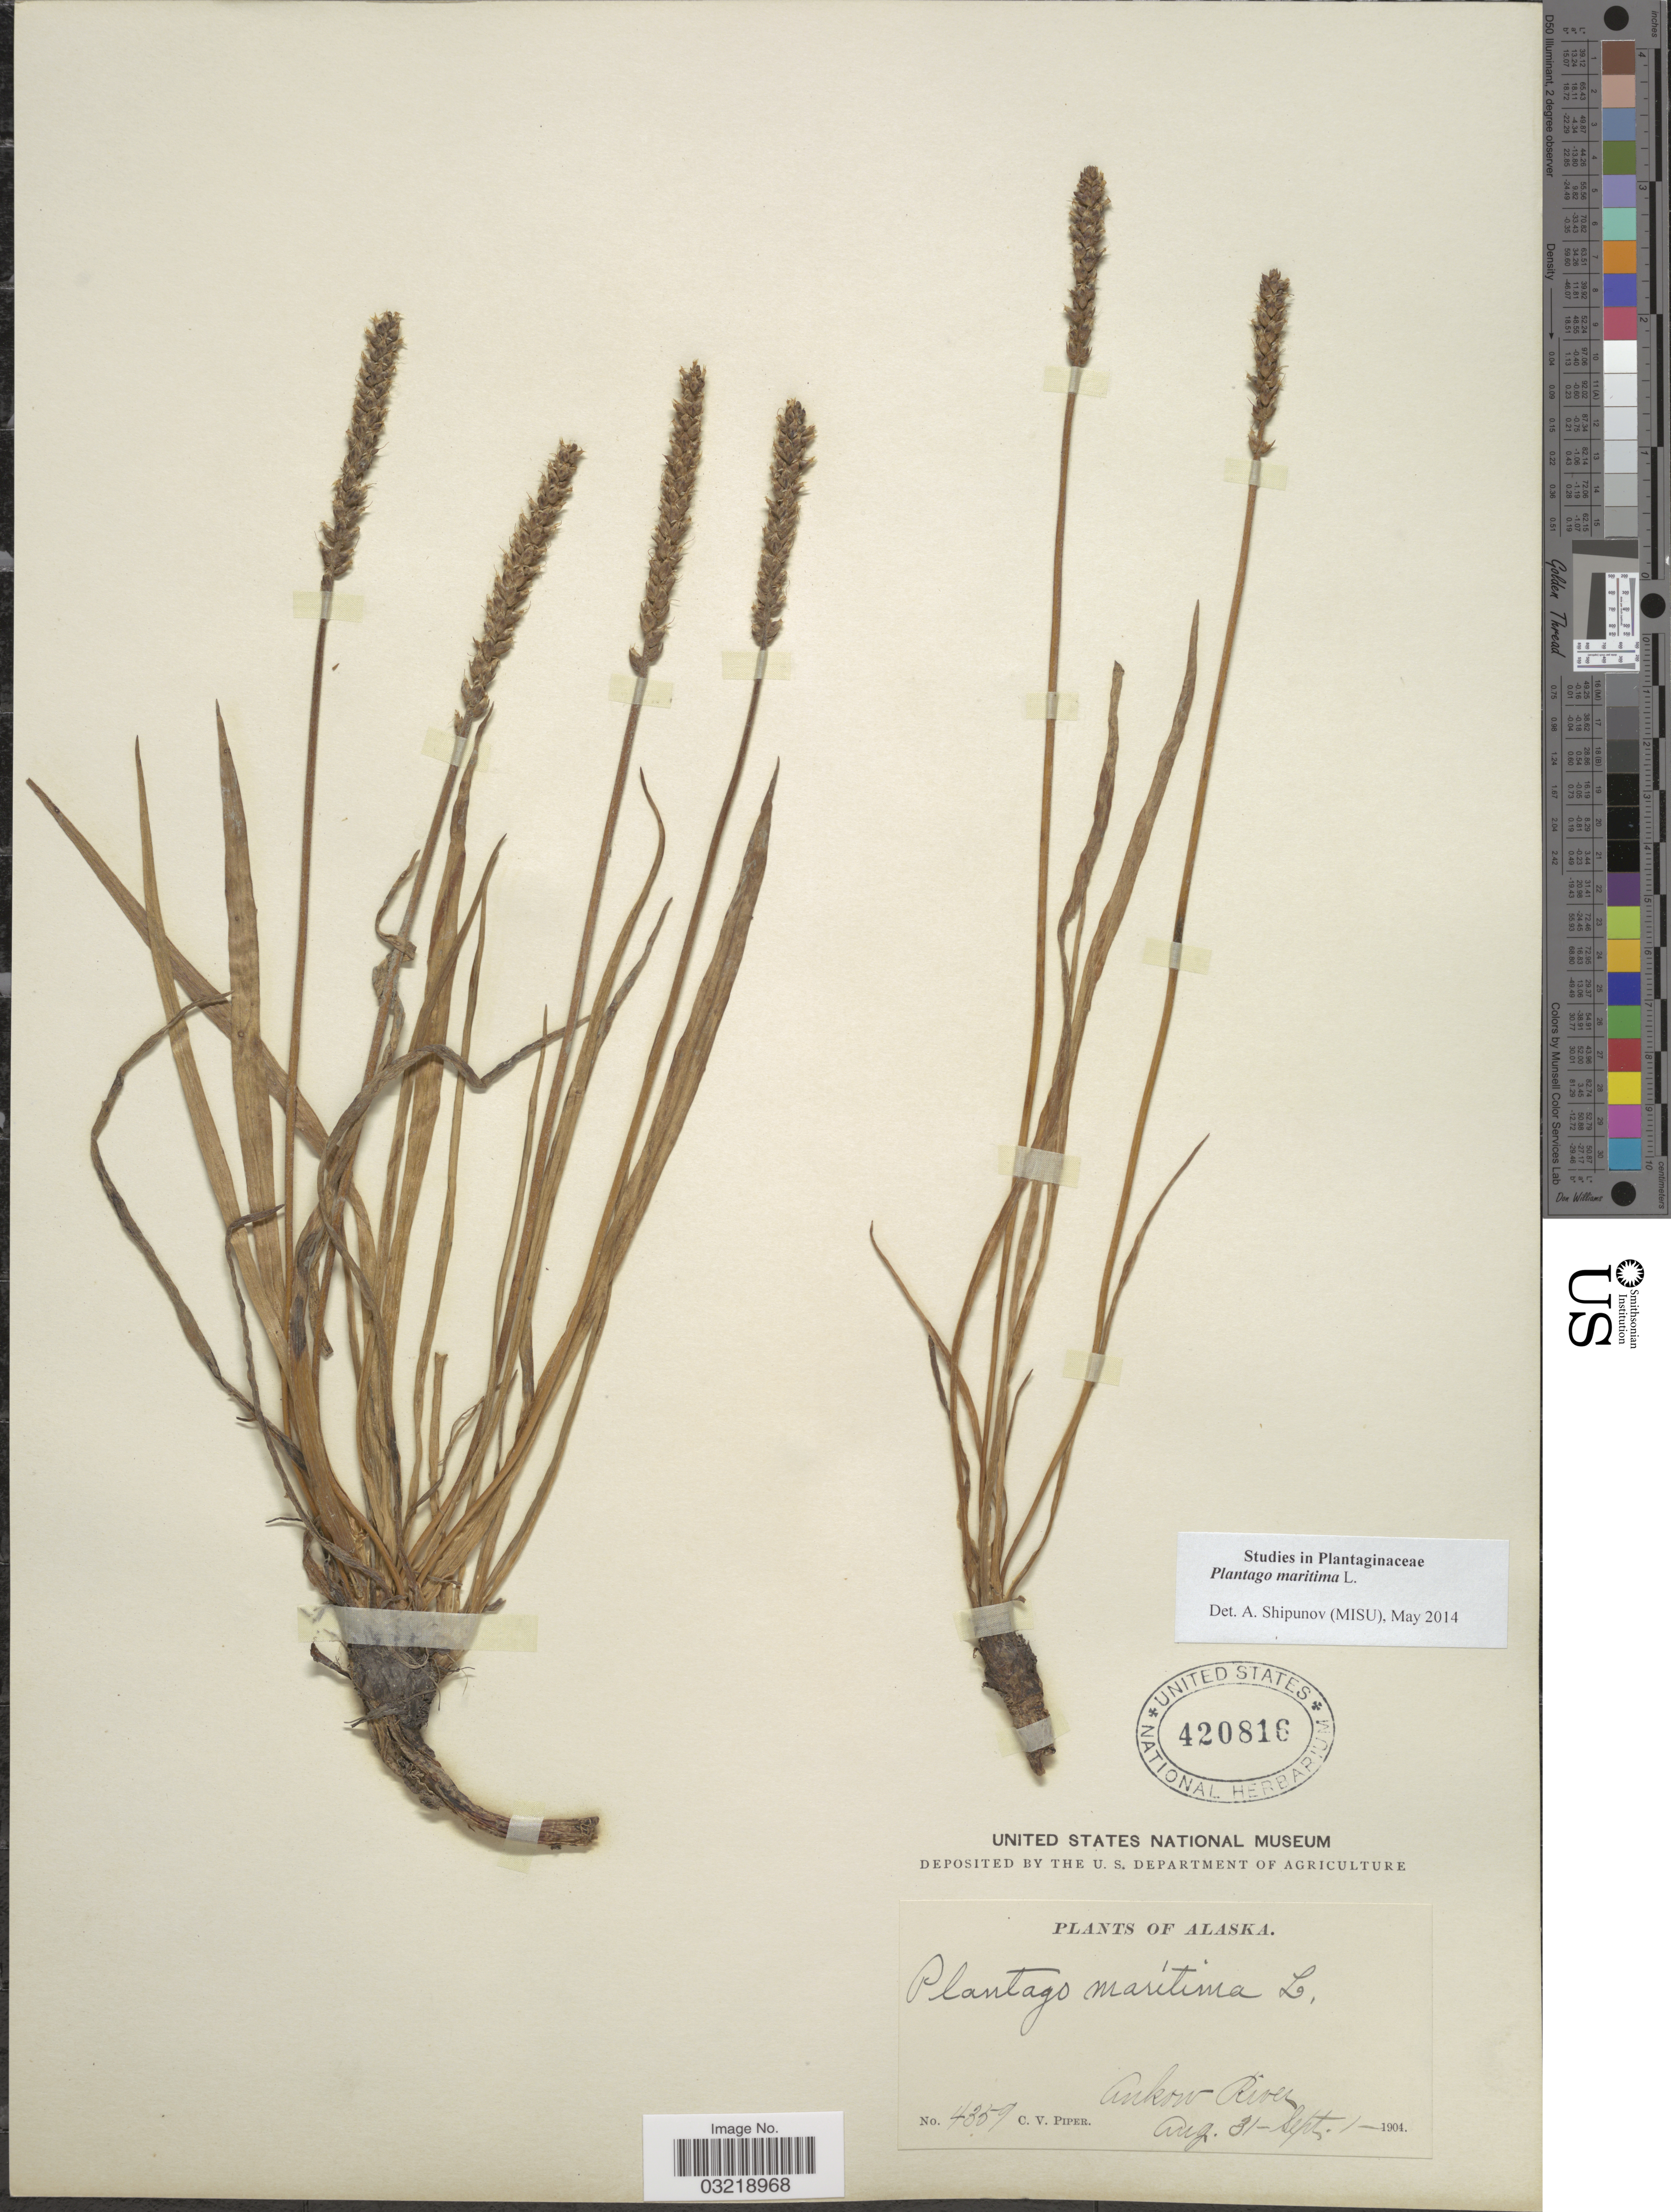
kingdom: Plantae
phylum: Tracheophyta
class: Magnoliopsida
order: Lamiales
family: Plantaginaceae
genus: Plantago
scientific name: Plantago maritima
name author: L.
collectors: C. V. Piper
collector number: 4359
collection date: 1904-08-31/1904-09-01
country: United States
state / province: Alaska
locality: Ankow River.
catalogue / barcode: US 420816